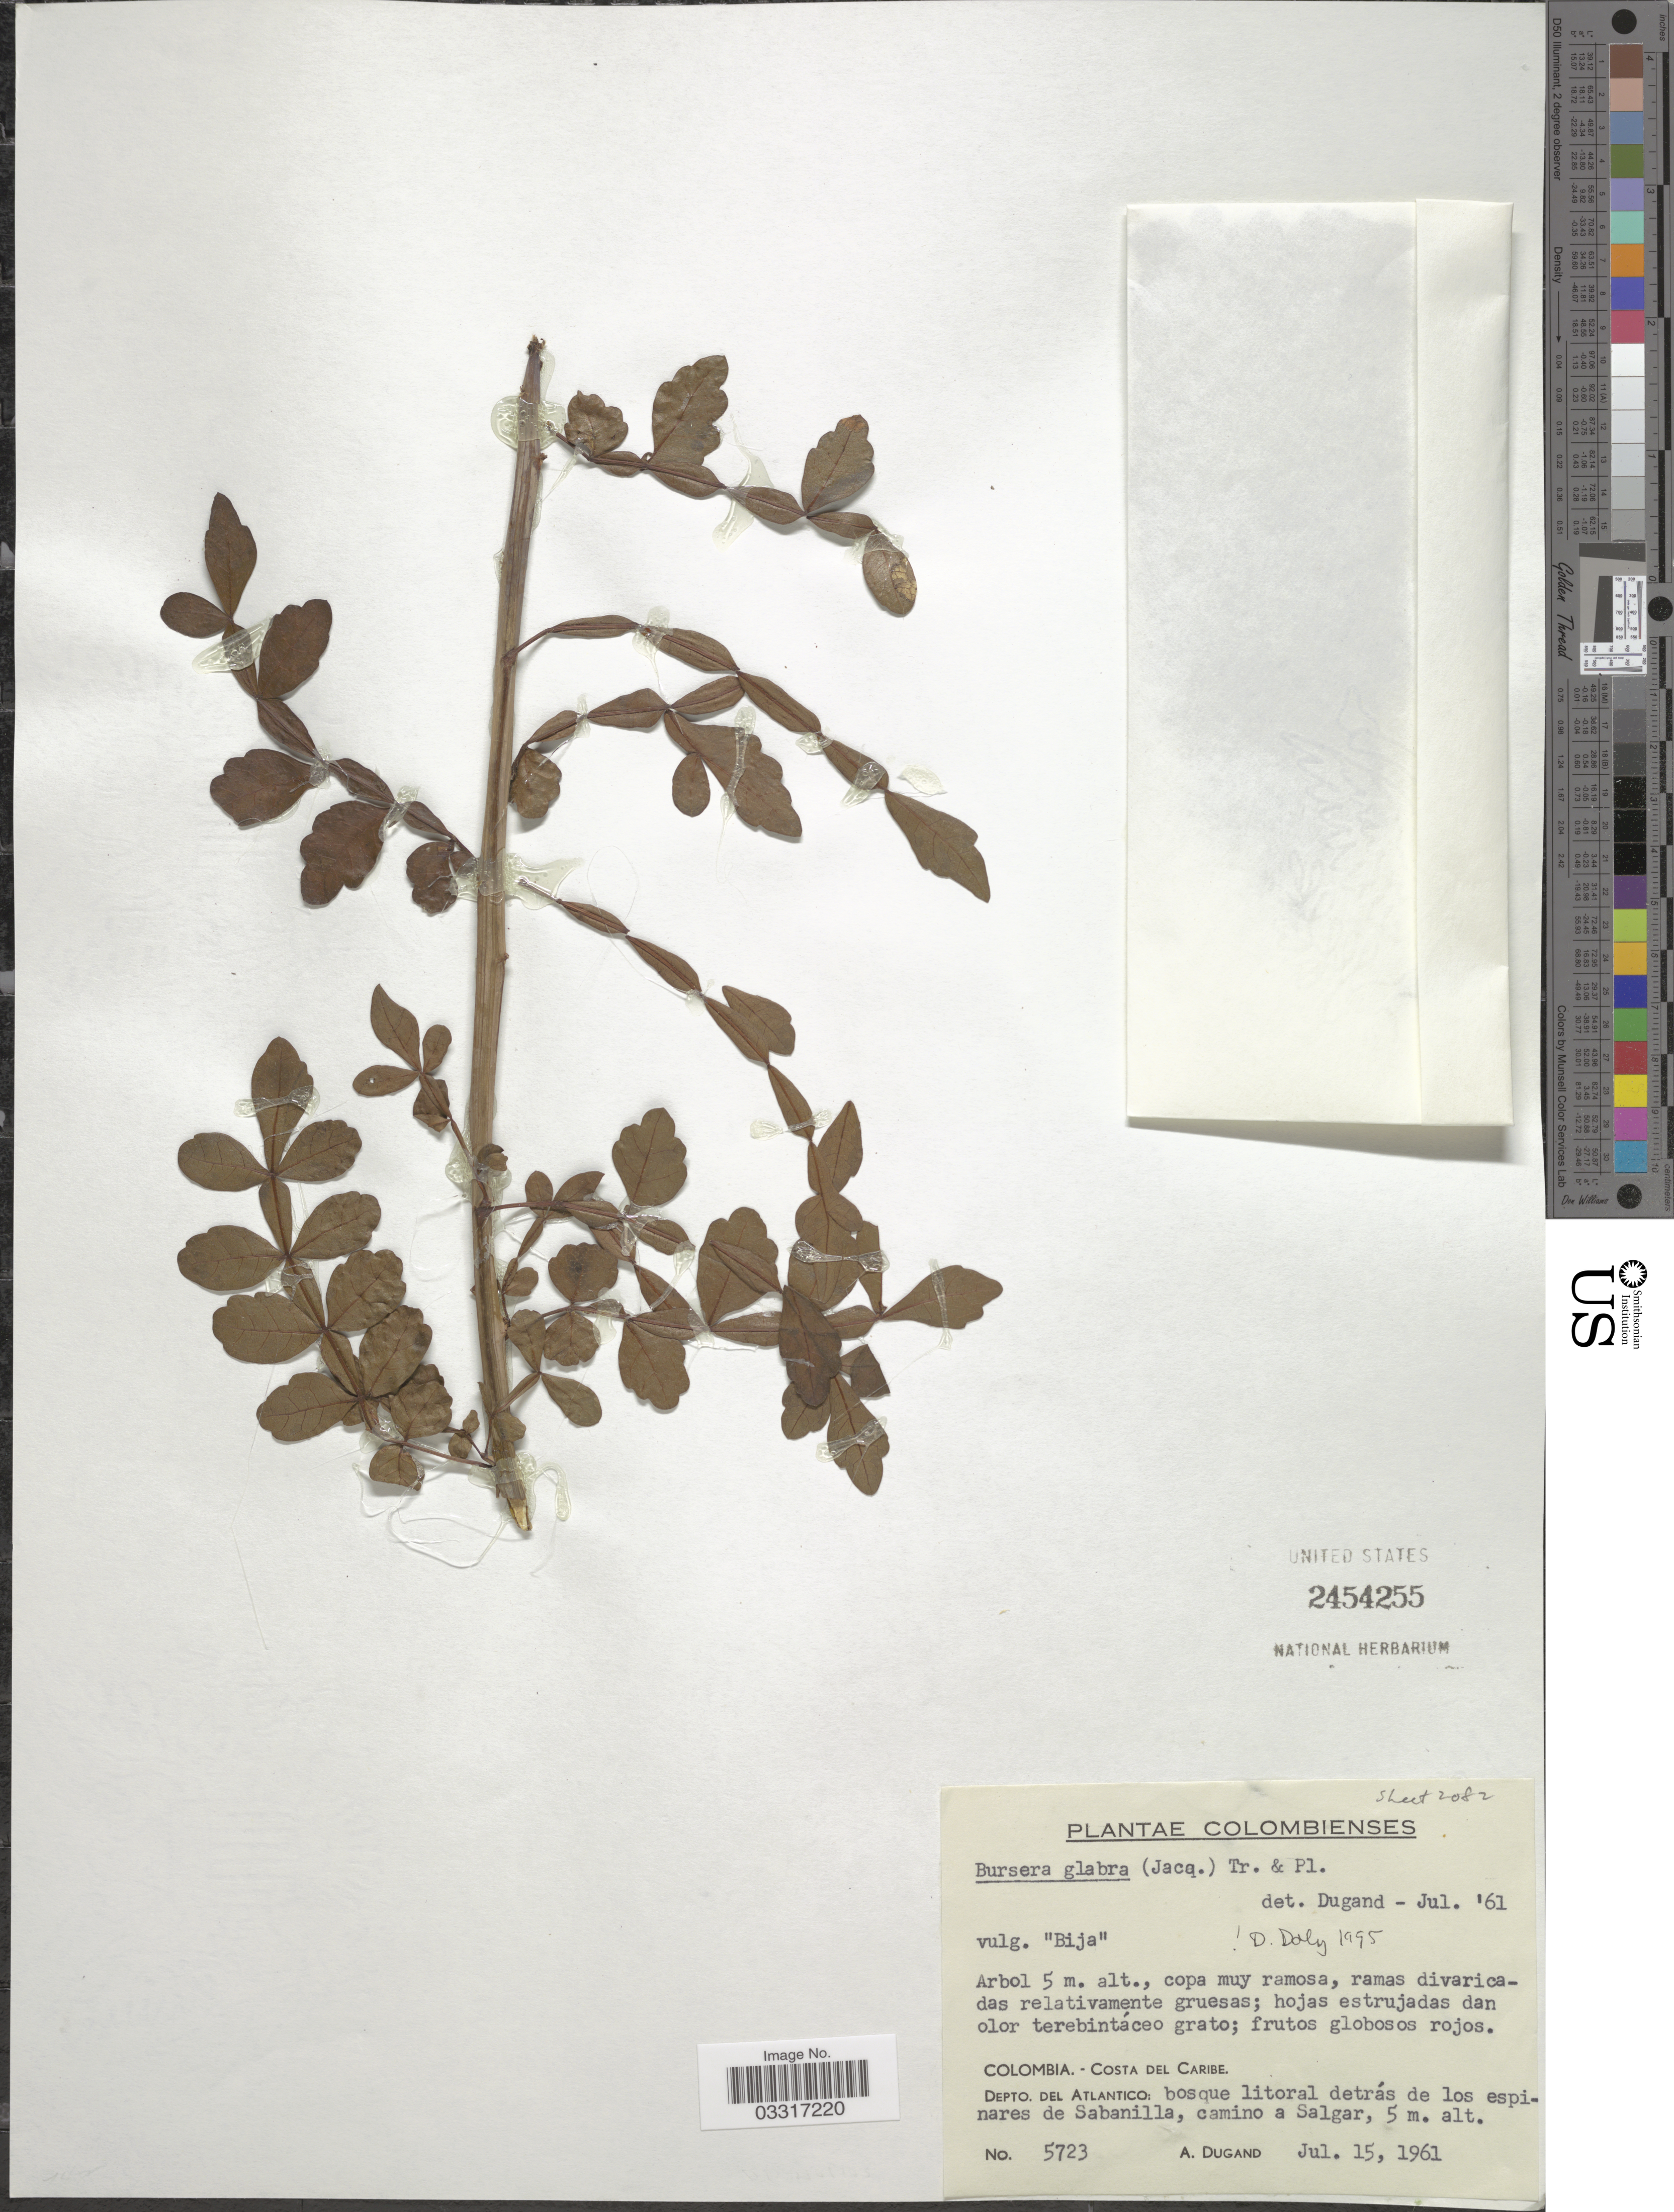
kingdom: Plantae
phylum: Tracheophyta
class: Magnoliopsida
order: Sapindales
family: Burseraceae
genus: Bursera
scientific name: Bursera glabra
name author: (Jacq.) Triana & Planch.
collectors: A. Dugand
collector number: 5723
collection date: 1961-07-15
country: Colombia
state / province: Atlántico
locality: Costa de Caribe. Depto. del Atlantico: bosque litoral detrás de los espinares de Sabanilla, camino a Salgar.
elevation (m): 5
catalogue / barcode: US 2454255